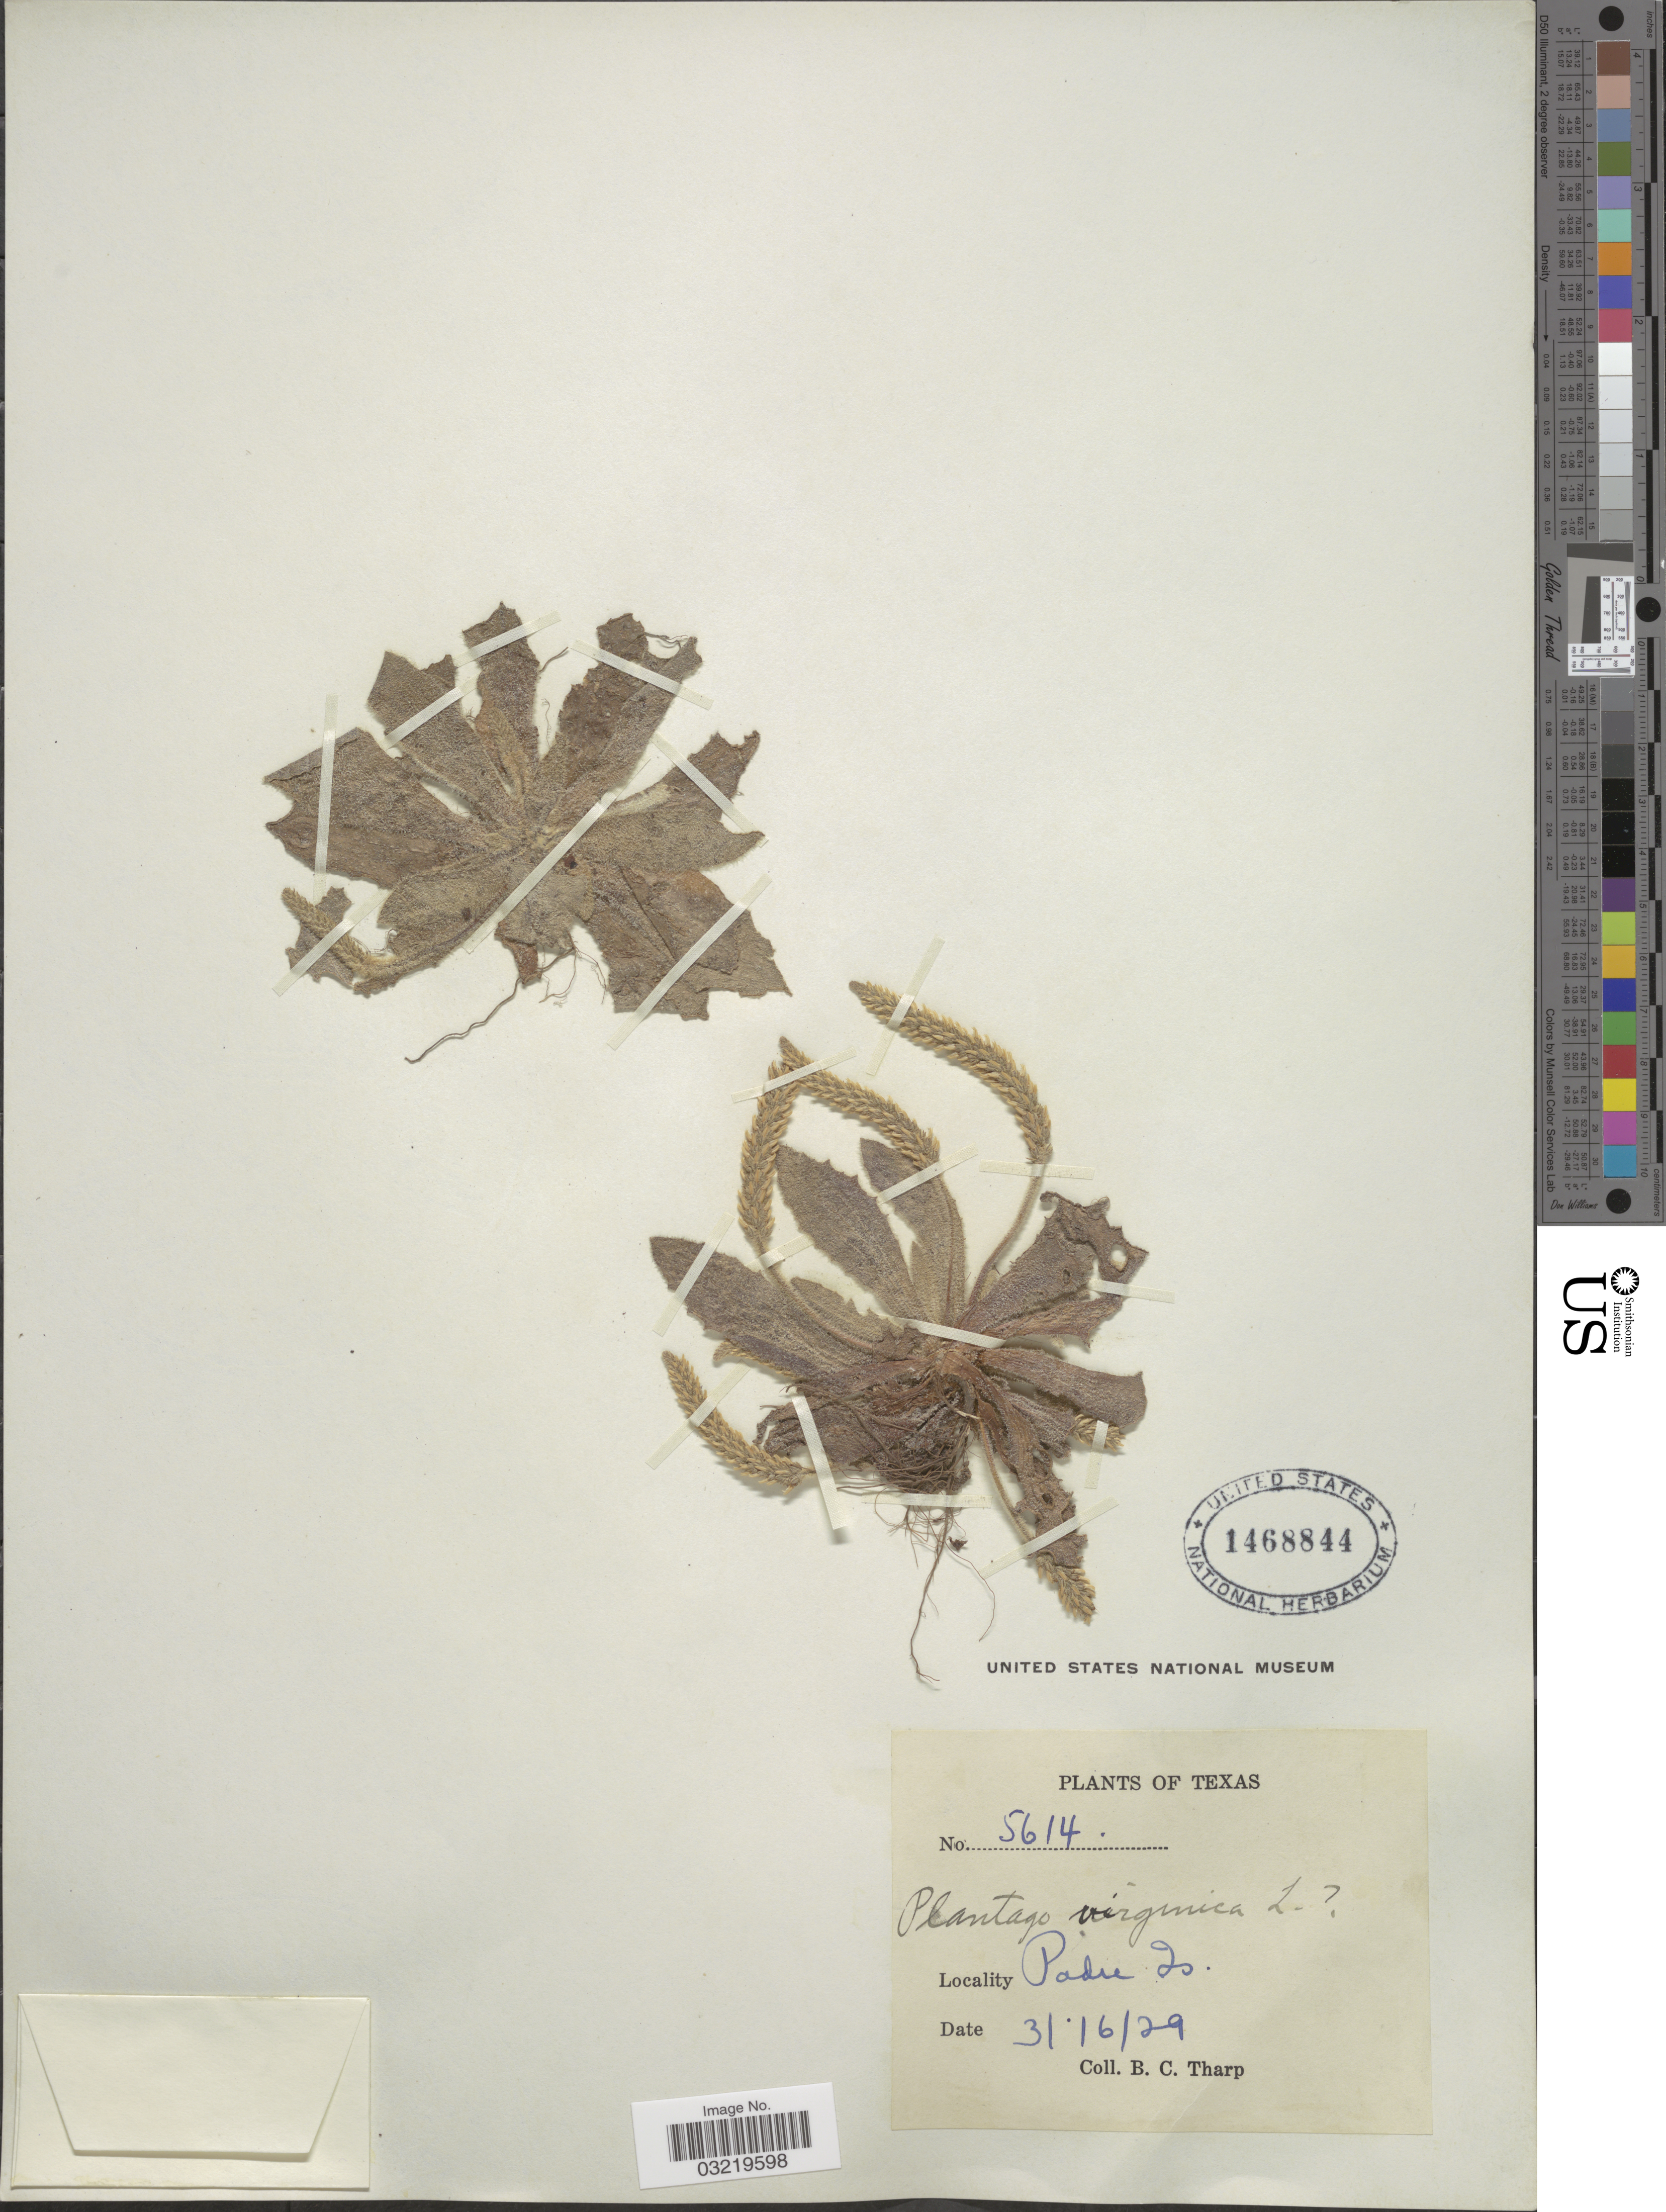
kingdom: Plantae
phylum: Tracheophyta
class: Magnoliopsida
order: Lamiales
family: Plantaginaceae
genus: Plantago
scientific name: Plantago rhodosperma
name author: Decne.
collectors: B. C. Tharp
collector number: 5614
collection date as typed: Transcribed d/m/y: 16/3/29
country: United States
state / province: Texas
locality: Padre Is.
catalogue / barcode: US 1468844